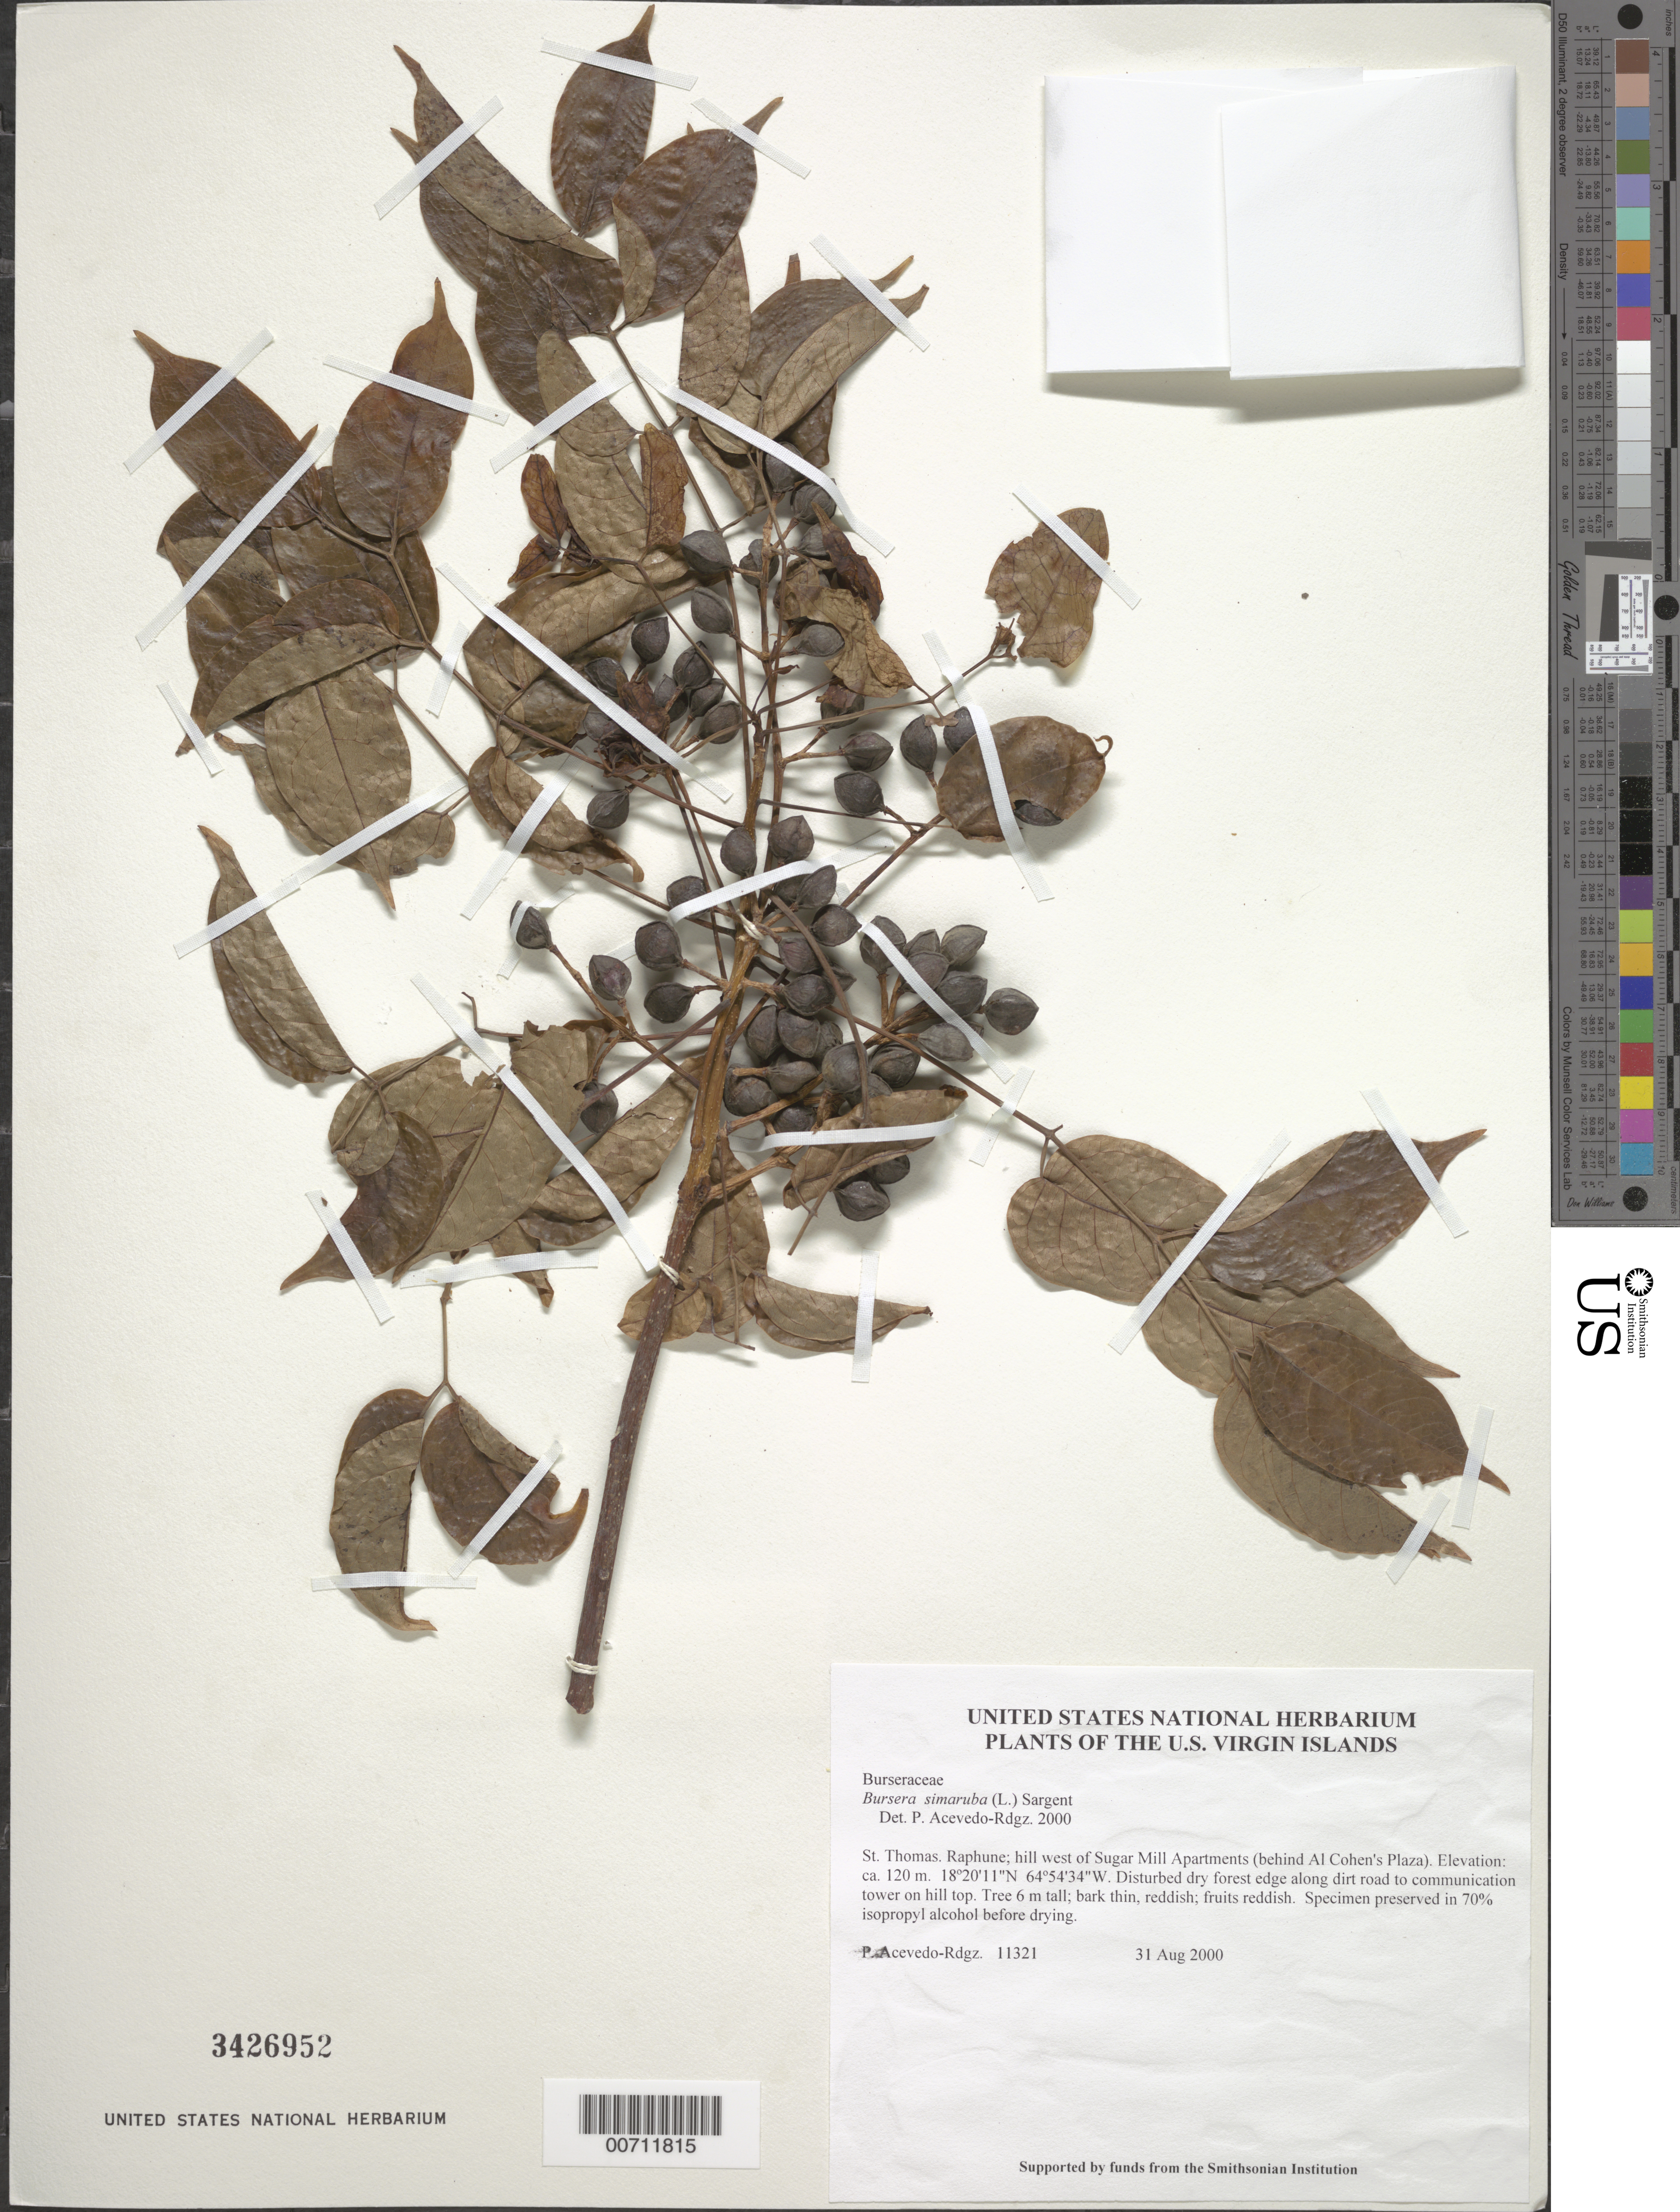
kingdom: Plantae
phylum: Tracheophyta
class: Magnoliopsida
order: Sapindales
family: Burseraceae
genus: Bursera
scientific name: Bursera simaruba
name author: (L.) Sarg.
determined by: Acevedo-Rodríguez, P., (BOT), Smithsonian Institution - National Museum of Natural History (UNITED STATES)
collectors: P. Acevedo-Rodr.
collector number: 11321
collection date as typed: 31 Aug 2000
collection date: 2000-08-31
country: U.S. Virgin Islands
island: St. Thomas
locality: Raphune; hill west of Sugar Mill Apartments (behind Al Cohen's Plaza).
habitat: Disturbed dry forest edge along dirt road to communication tower on hill top.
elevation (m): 120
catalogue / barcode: US 3426952